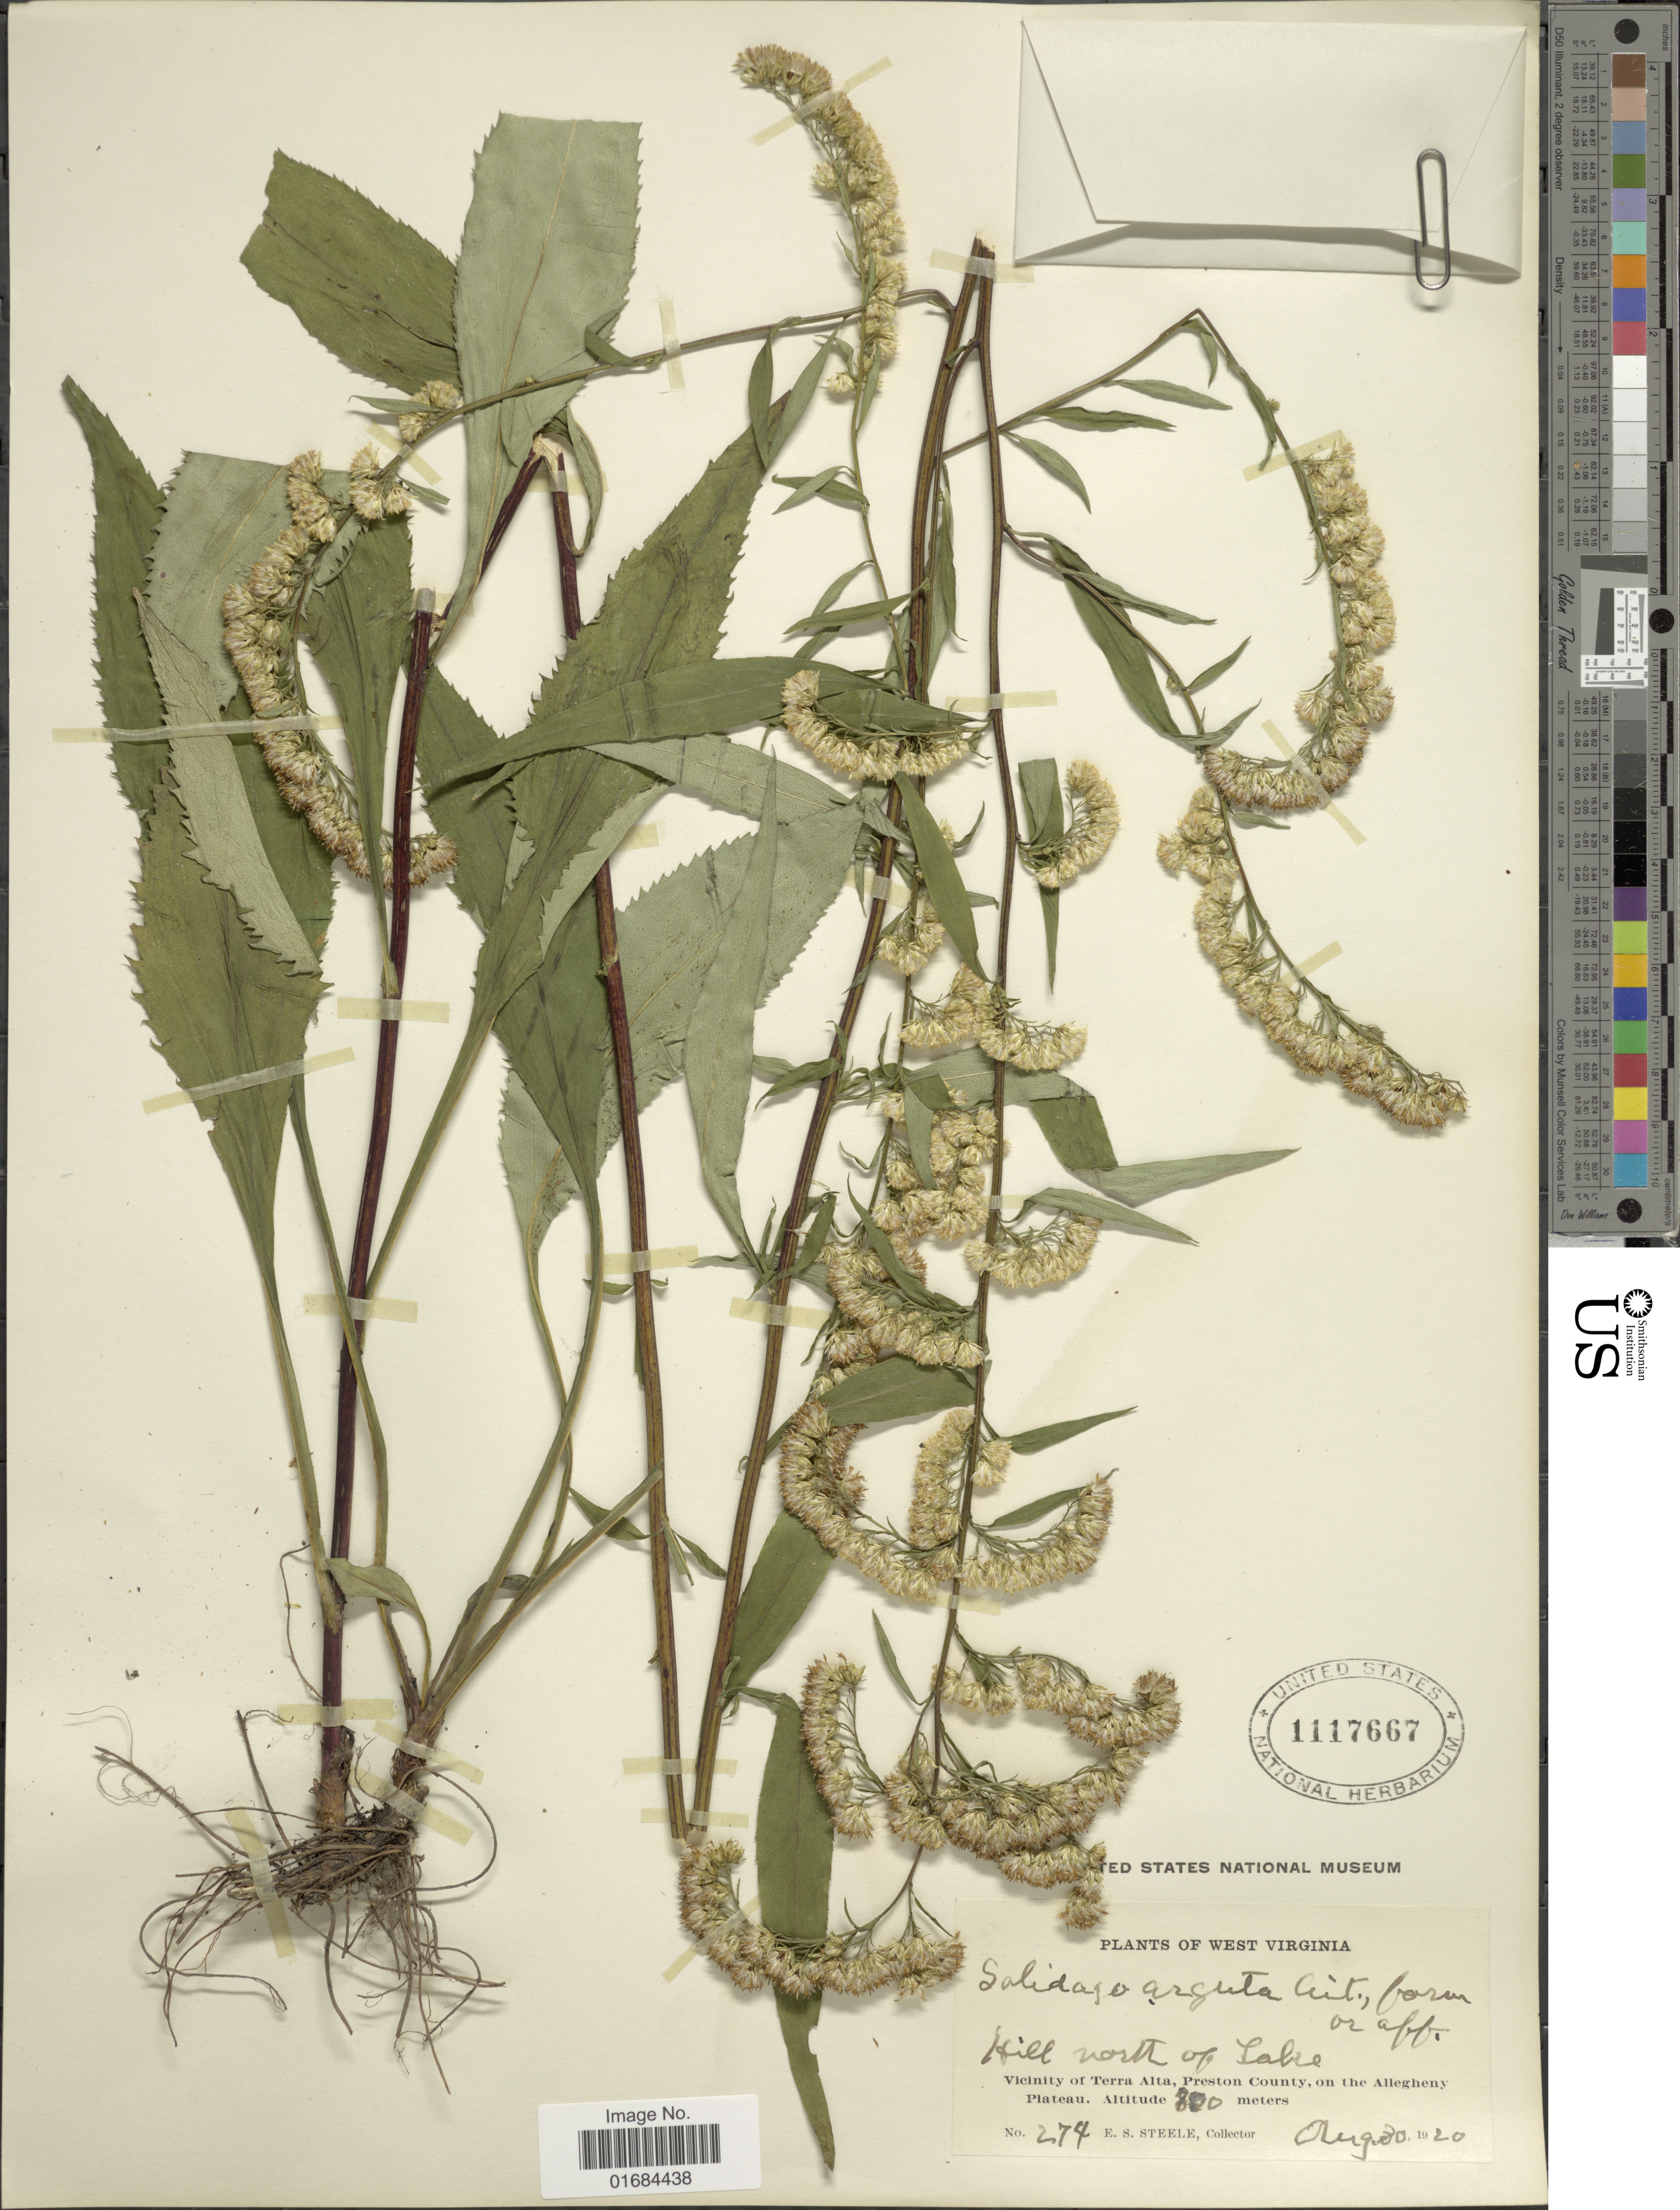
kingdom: Plantae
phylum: Tracheophyta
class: Magnoliopsida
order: Asterales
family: Asteraceae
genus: Solidago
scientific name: Solidago arguta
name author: Aiton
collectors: E. Steele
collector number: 274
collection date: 1920-08-30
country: United States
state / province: West Virginia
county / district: Preston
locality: Vicinity of Terra Alta, Preston County, on the Allegheny Plateau.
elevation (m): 800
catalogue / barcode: US 1117667